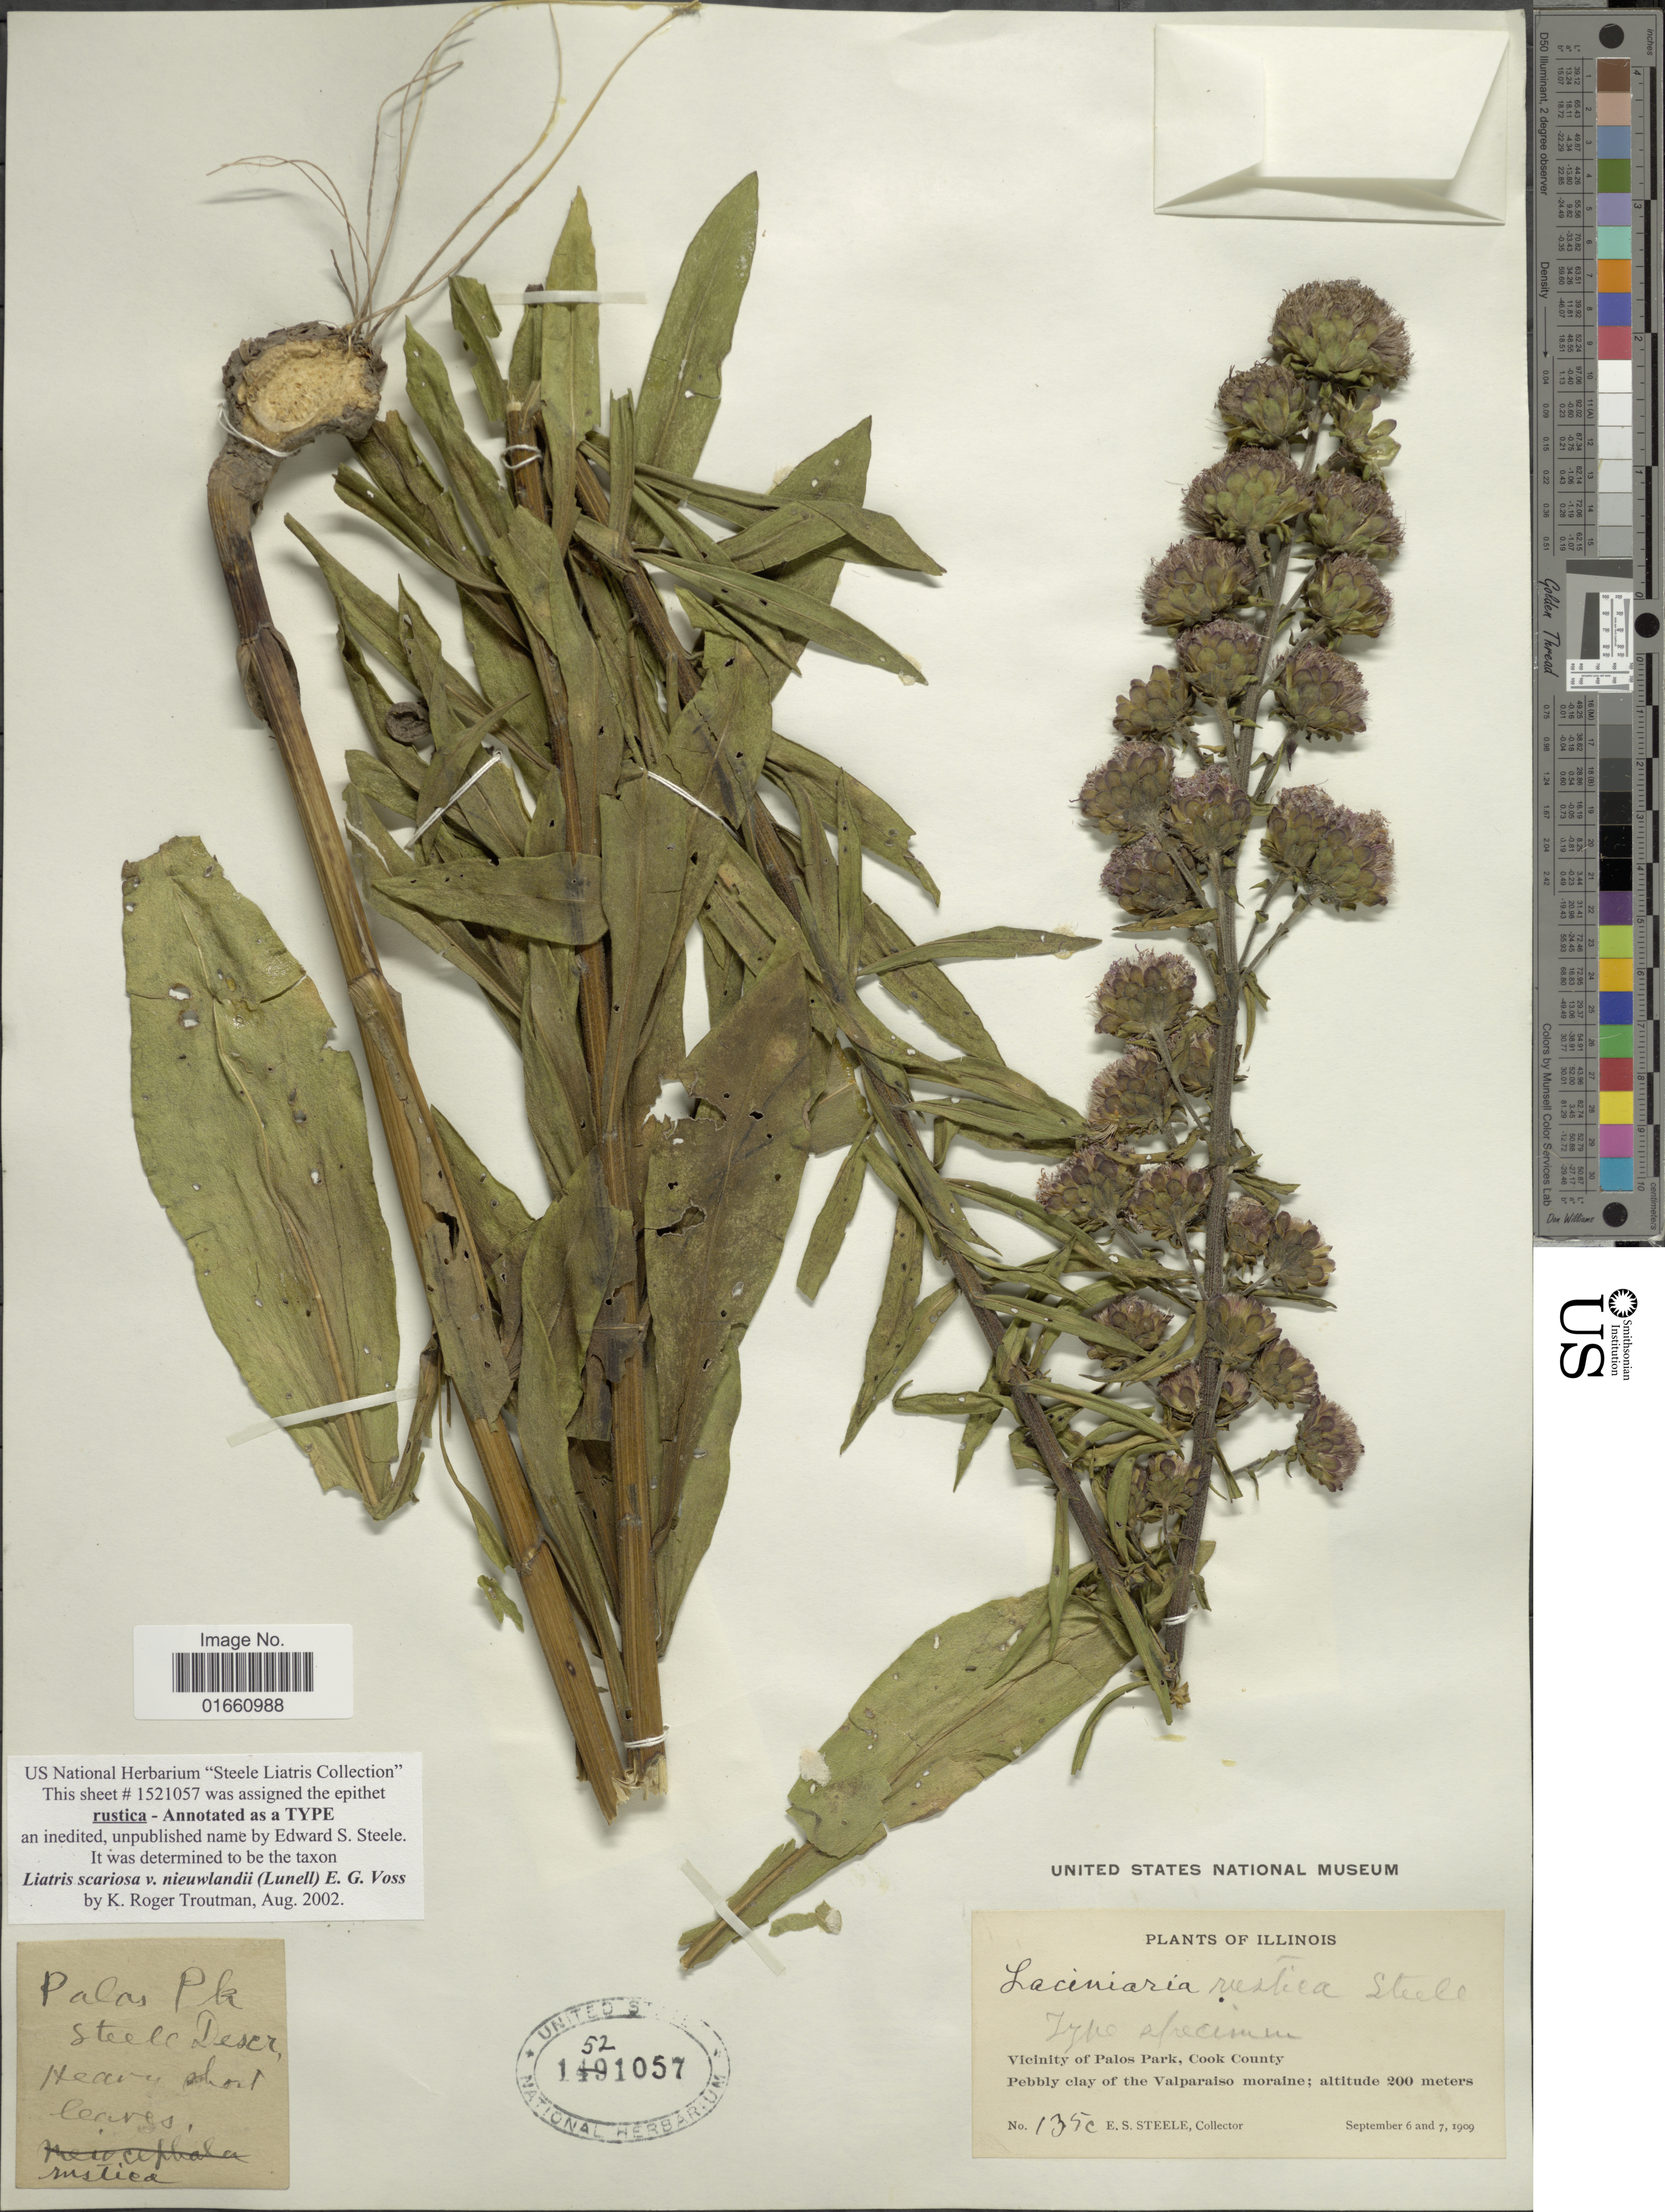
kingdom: Plantae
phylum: Tracheophyta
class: Magnoliopsida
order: Asterales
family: Asteraceae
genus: Liatris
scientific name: Liatris scariosa var. nieuwlandii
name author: (Lunell) E.G. Voss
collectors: E. Steele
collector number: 135c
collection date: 1909-09-06/1909-09-07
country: United States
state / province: Illinois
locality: Vicinity of Palos Park, Cook County, Pebbly clay of the Valparaiso moraine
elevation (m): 200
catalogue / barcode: US 1521057